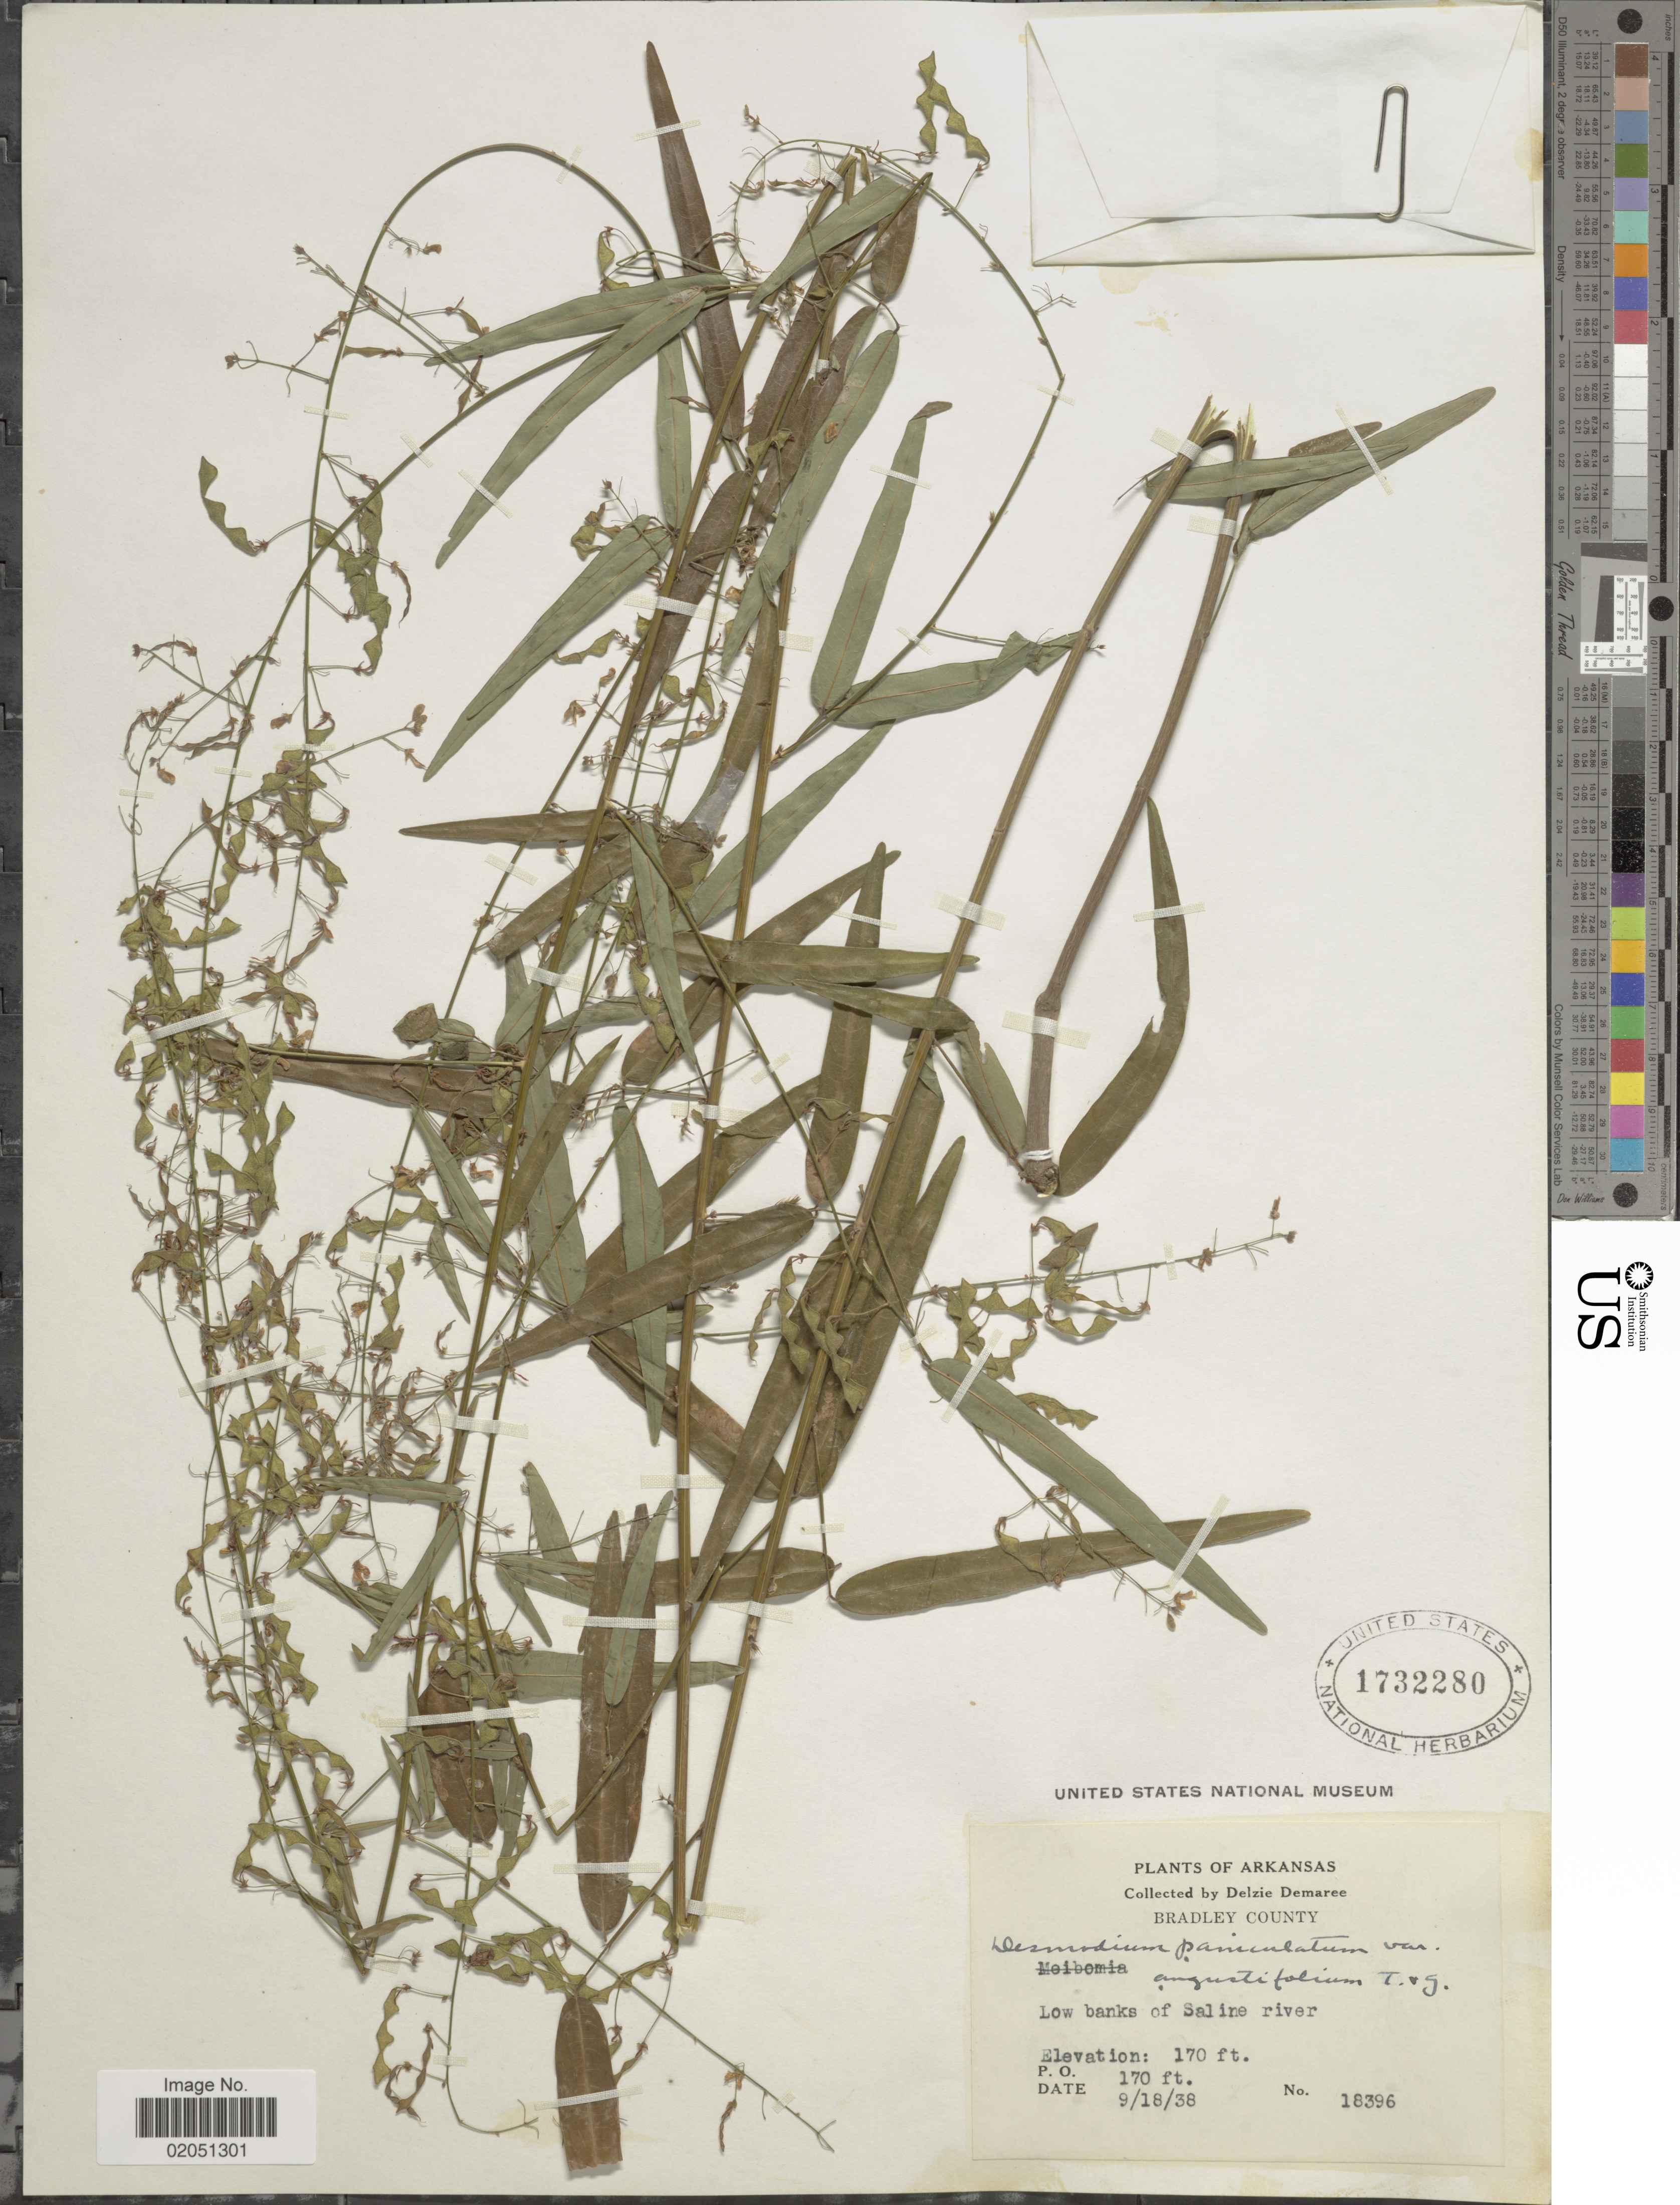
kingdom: Plantae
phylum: Tracheophyta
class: Magnoliopsida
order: Fabales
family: Fabaceae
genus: Desmodium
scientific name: Desmodium paniculatum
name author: (L.) DC.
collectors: D. Demaree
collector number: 18396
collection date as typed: Transcribed d/m/y: 18/9/38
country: United States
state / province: Arkansas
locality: Bradley County, Low banks of Saline river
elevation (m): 52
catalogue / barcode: US 1732280